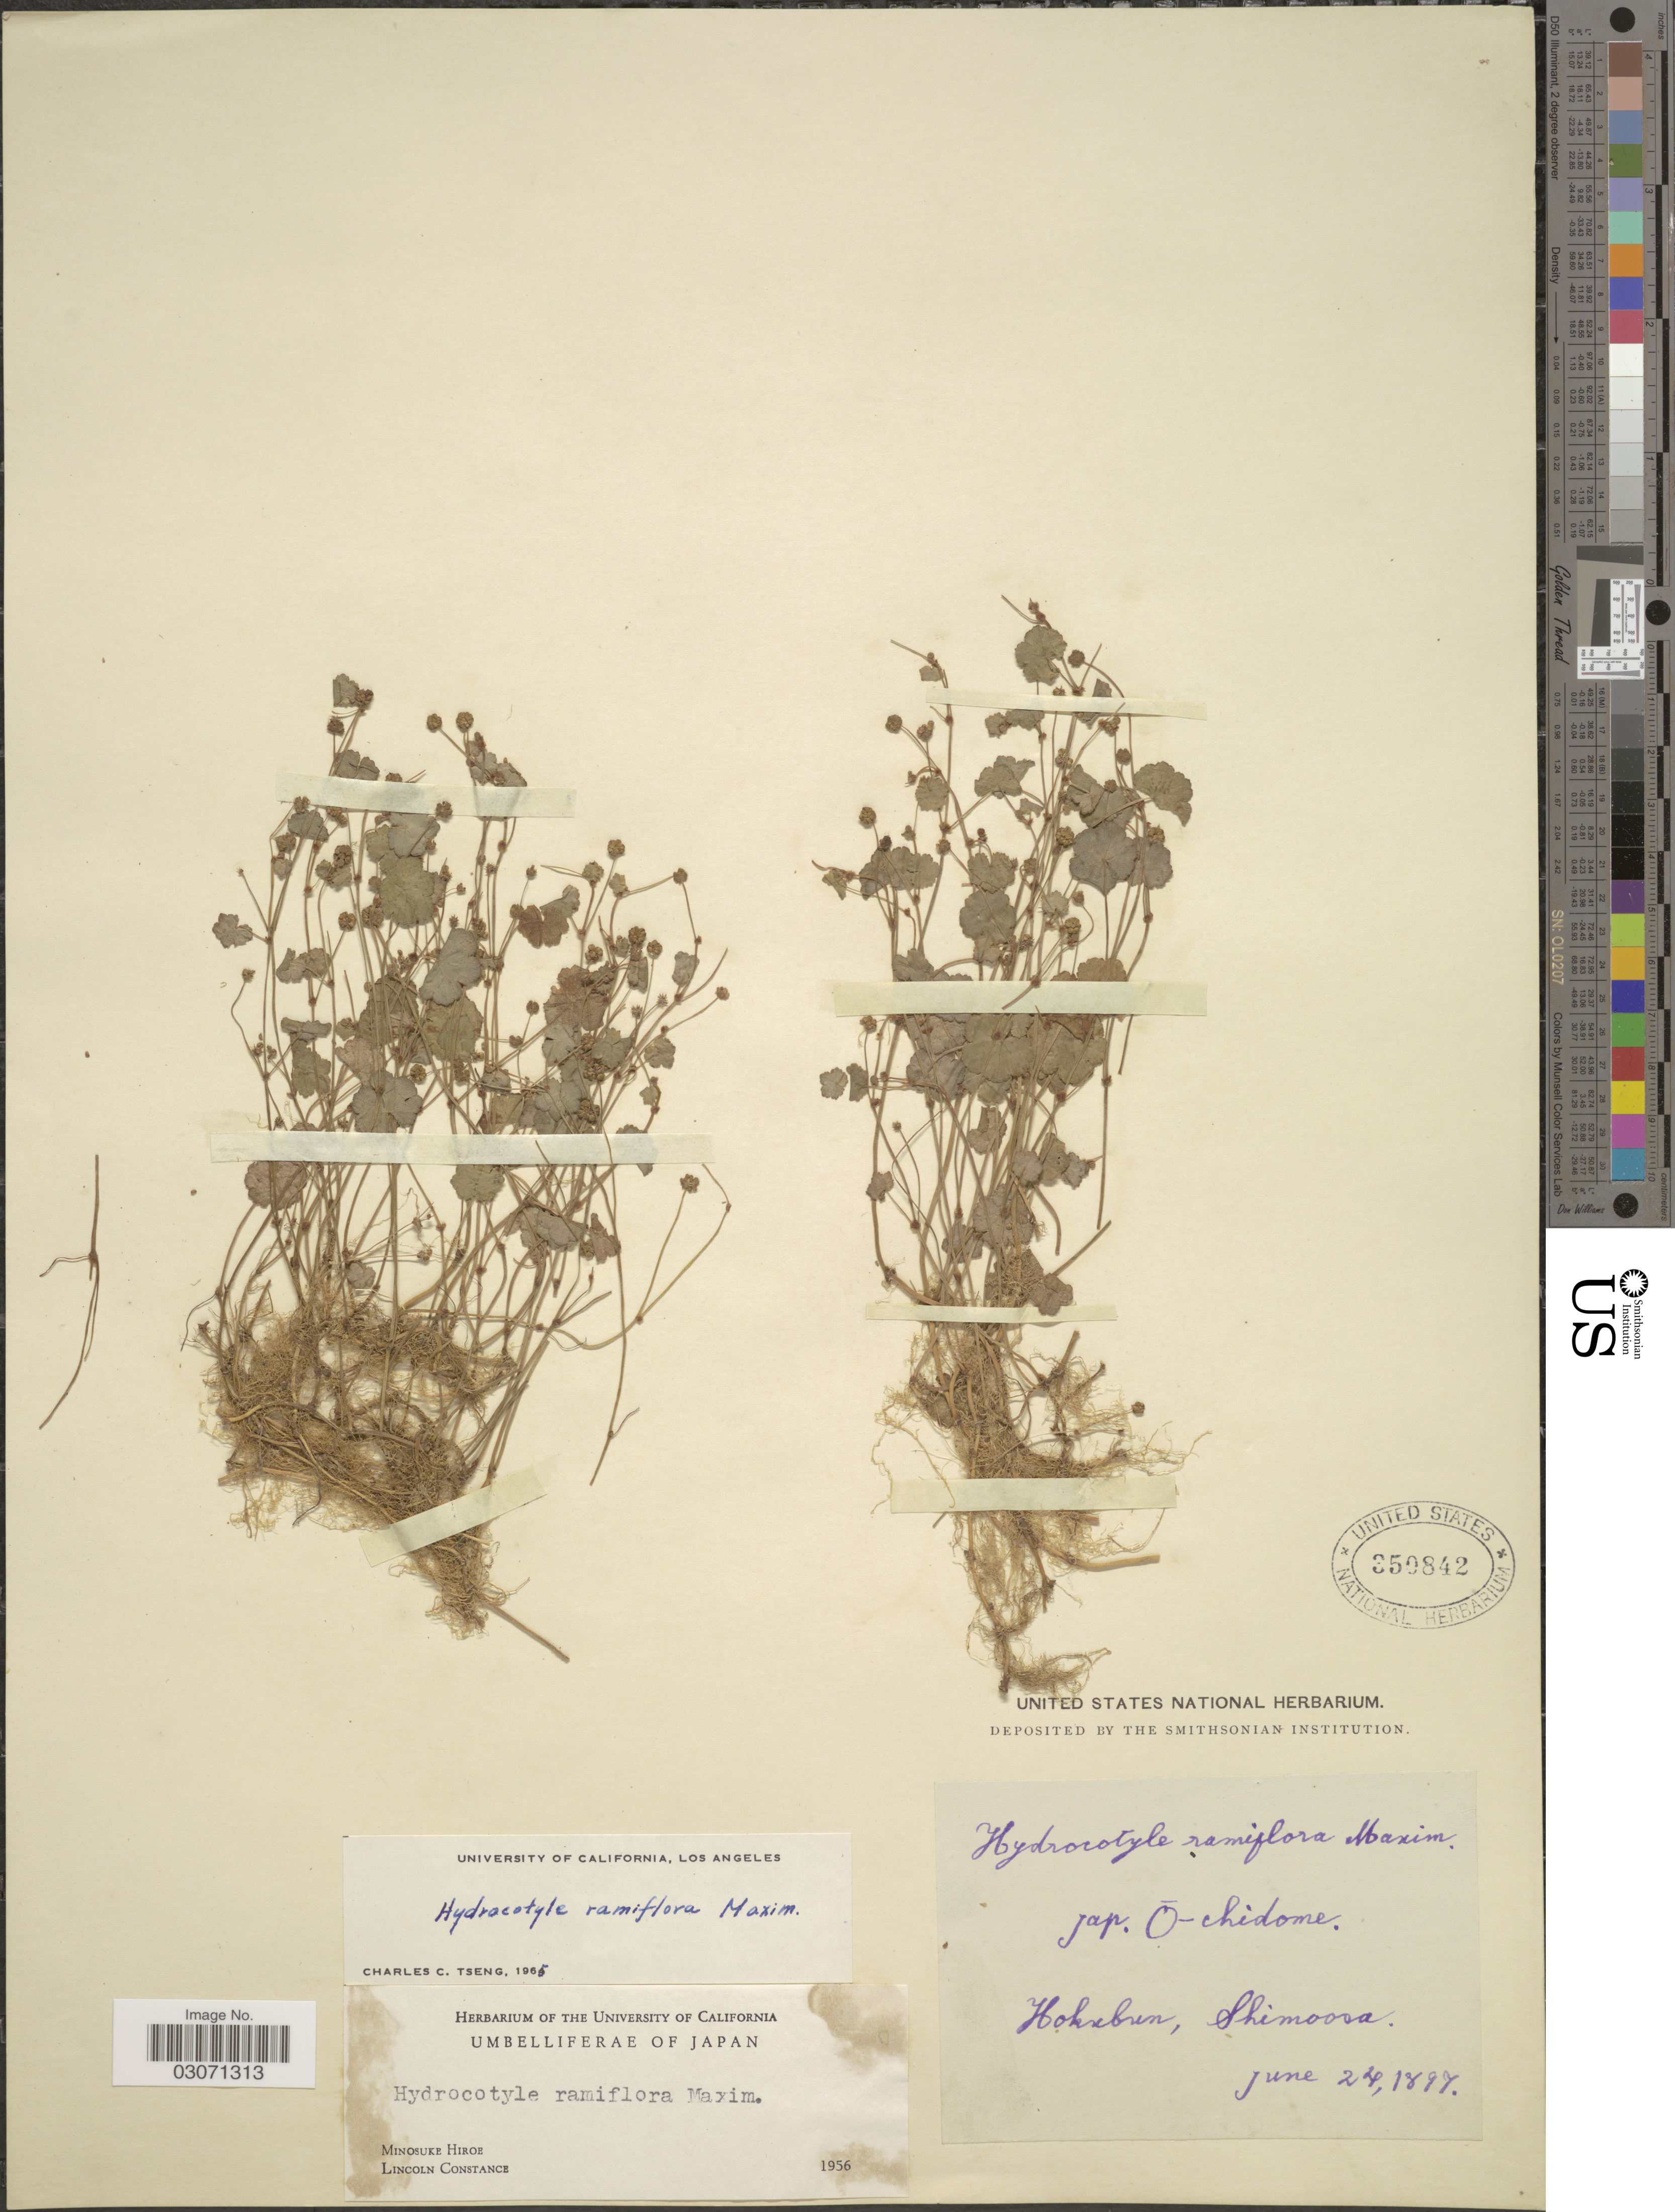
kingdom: Plantae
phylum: Tracheophyta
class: Magnoliopsida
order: Apiales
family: Araliaceae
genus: Hydrocotyle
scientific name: Hydrocotyle ramiflora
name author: Maxim.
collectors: ex herb. United States National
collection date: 1897-06-24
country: Japan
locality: Hokabun, Shimoosa.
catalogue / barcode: US 350842